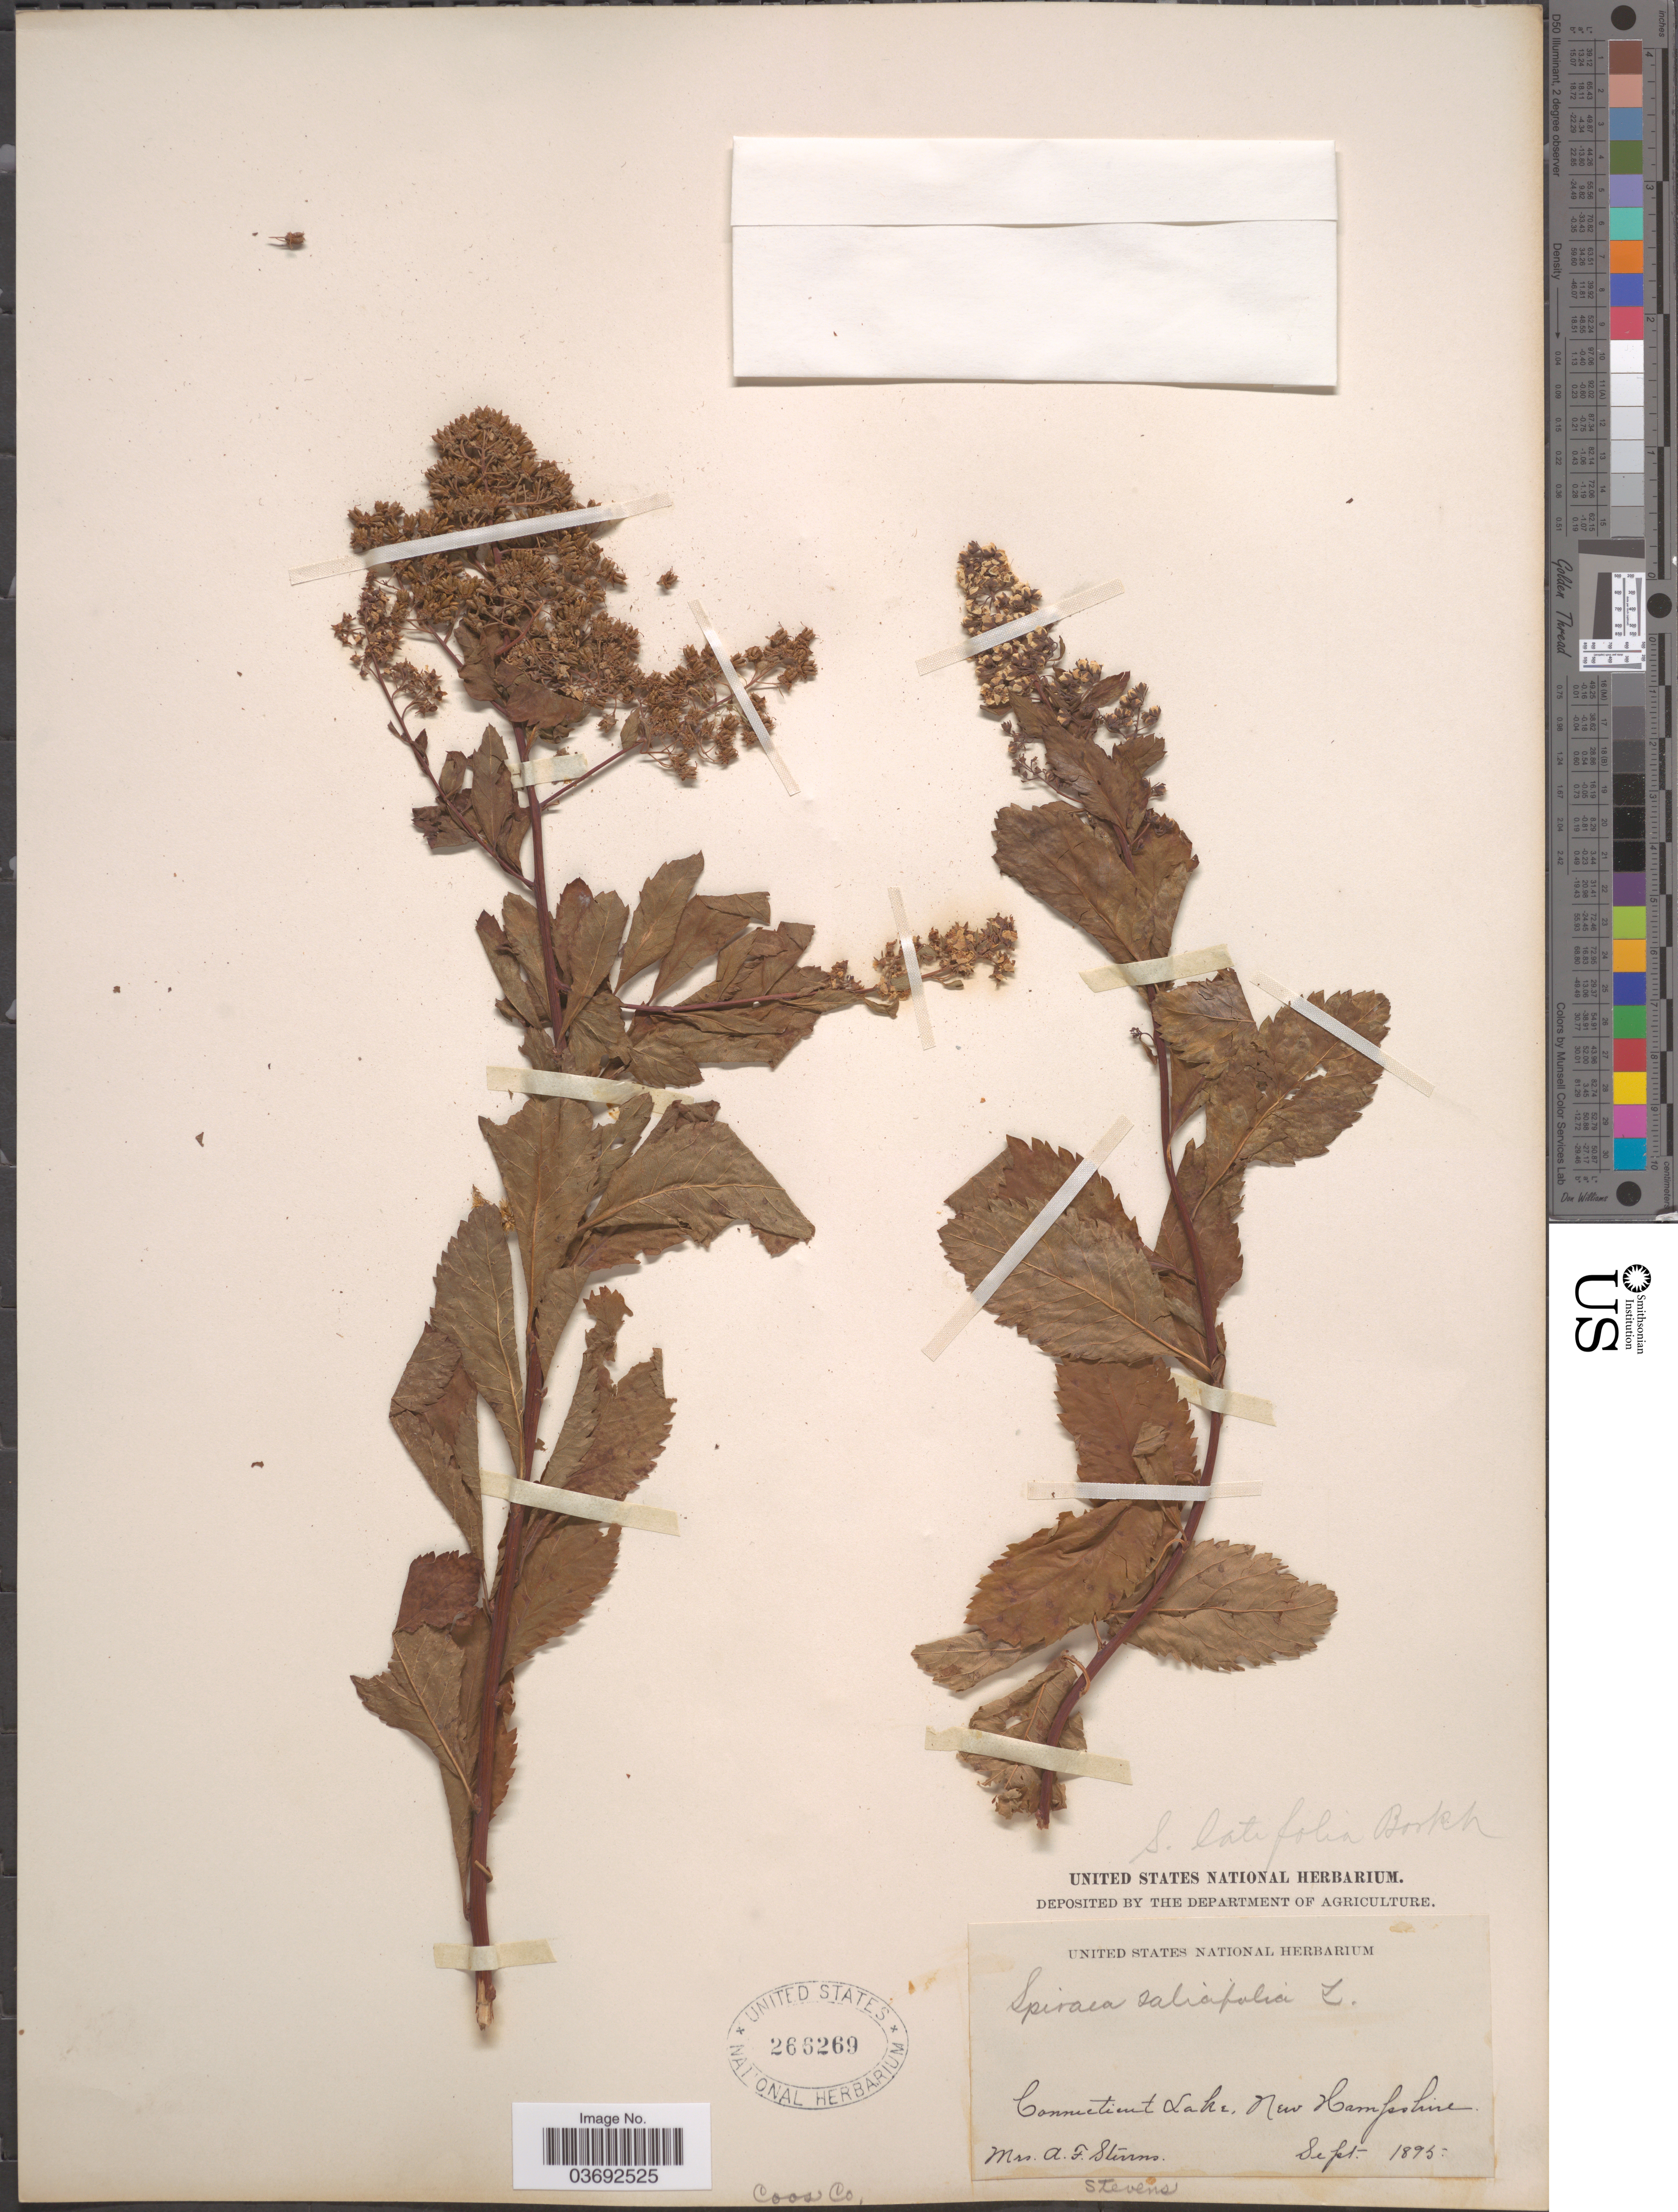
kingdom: Plantae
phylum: Tracheophyta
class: Magnoliopsida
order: Rosales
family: Rosaceae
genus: Spiraea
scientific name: Spiraea latifolia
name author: Borkh.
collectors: A. Stevens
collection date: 1895-09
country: United States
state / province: New Hampshire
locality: Connecticut Lake, Coos Co.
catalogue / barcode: US 266269